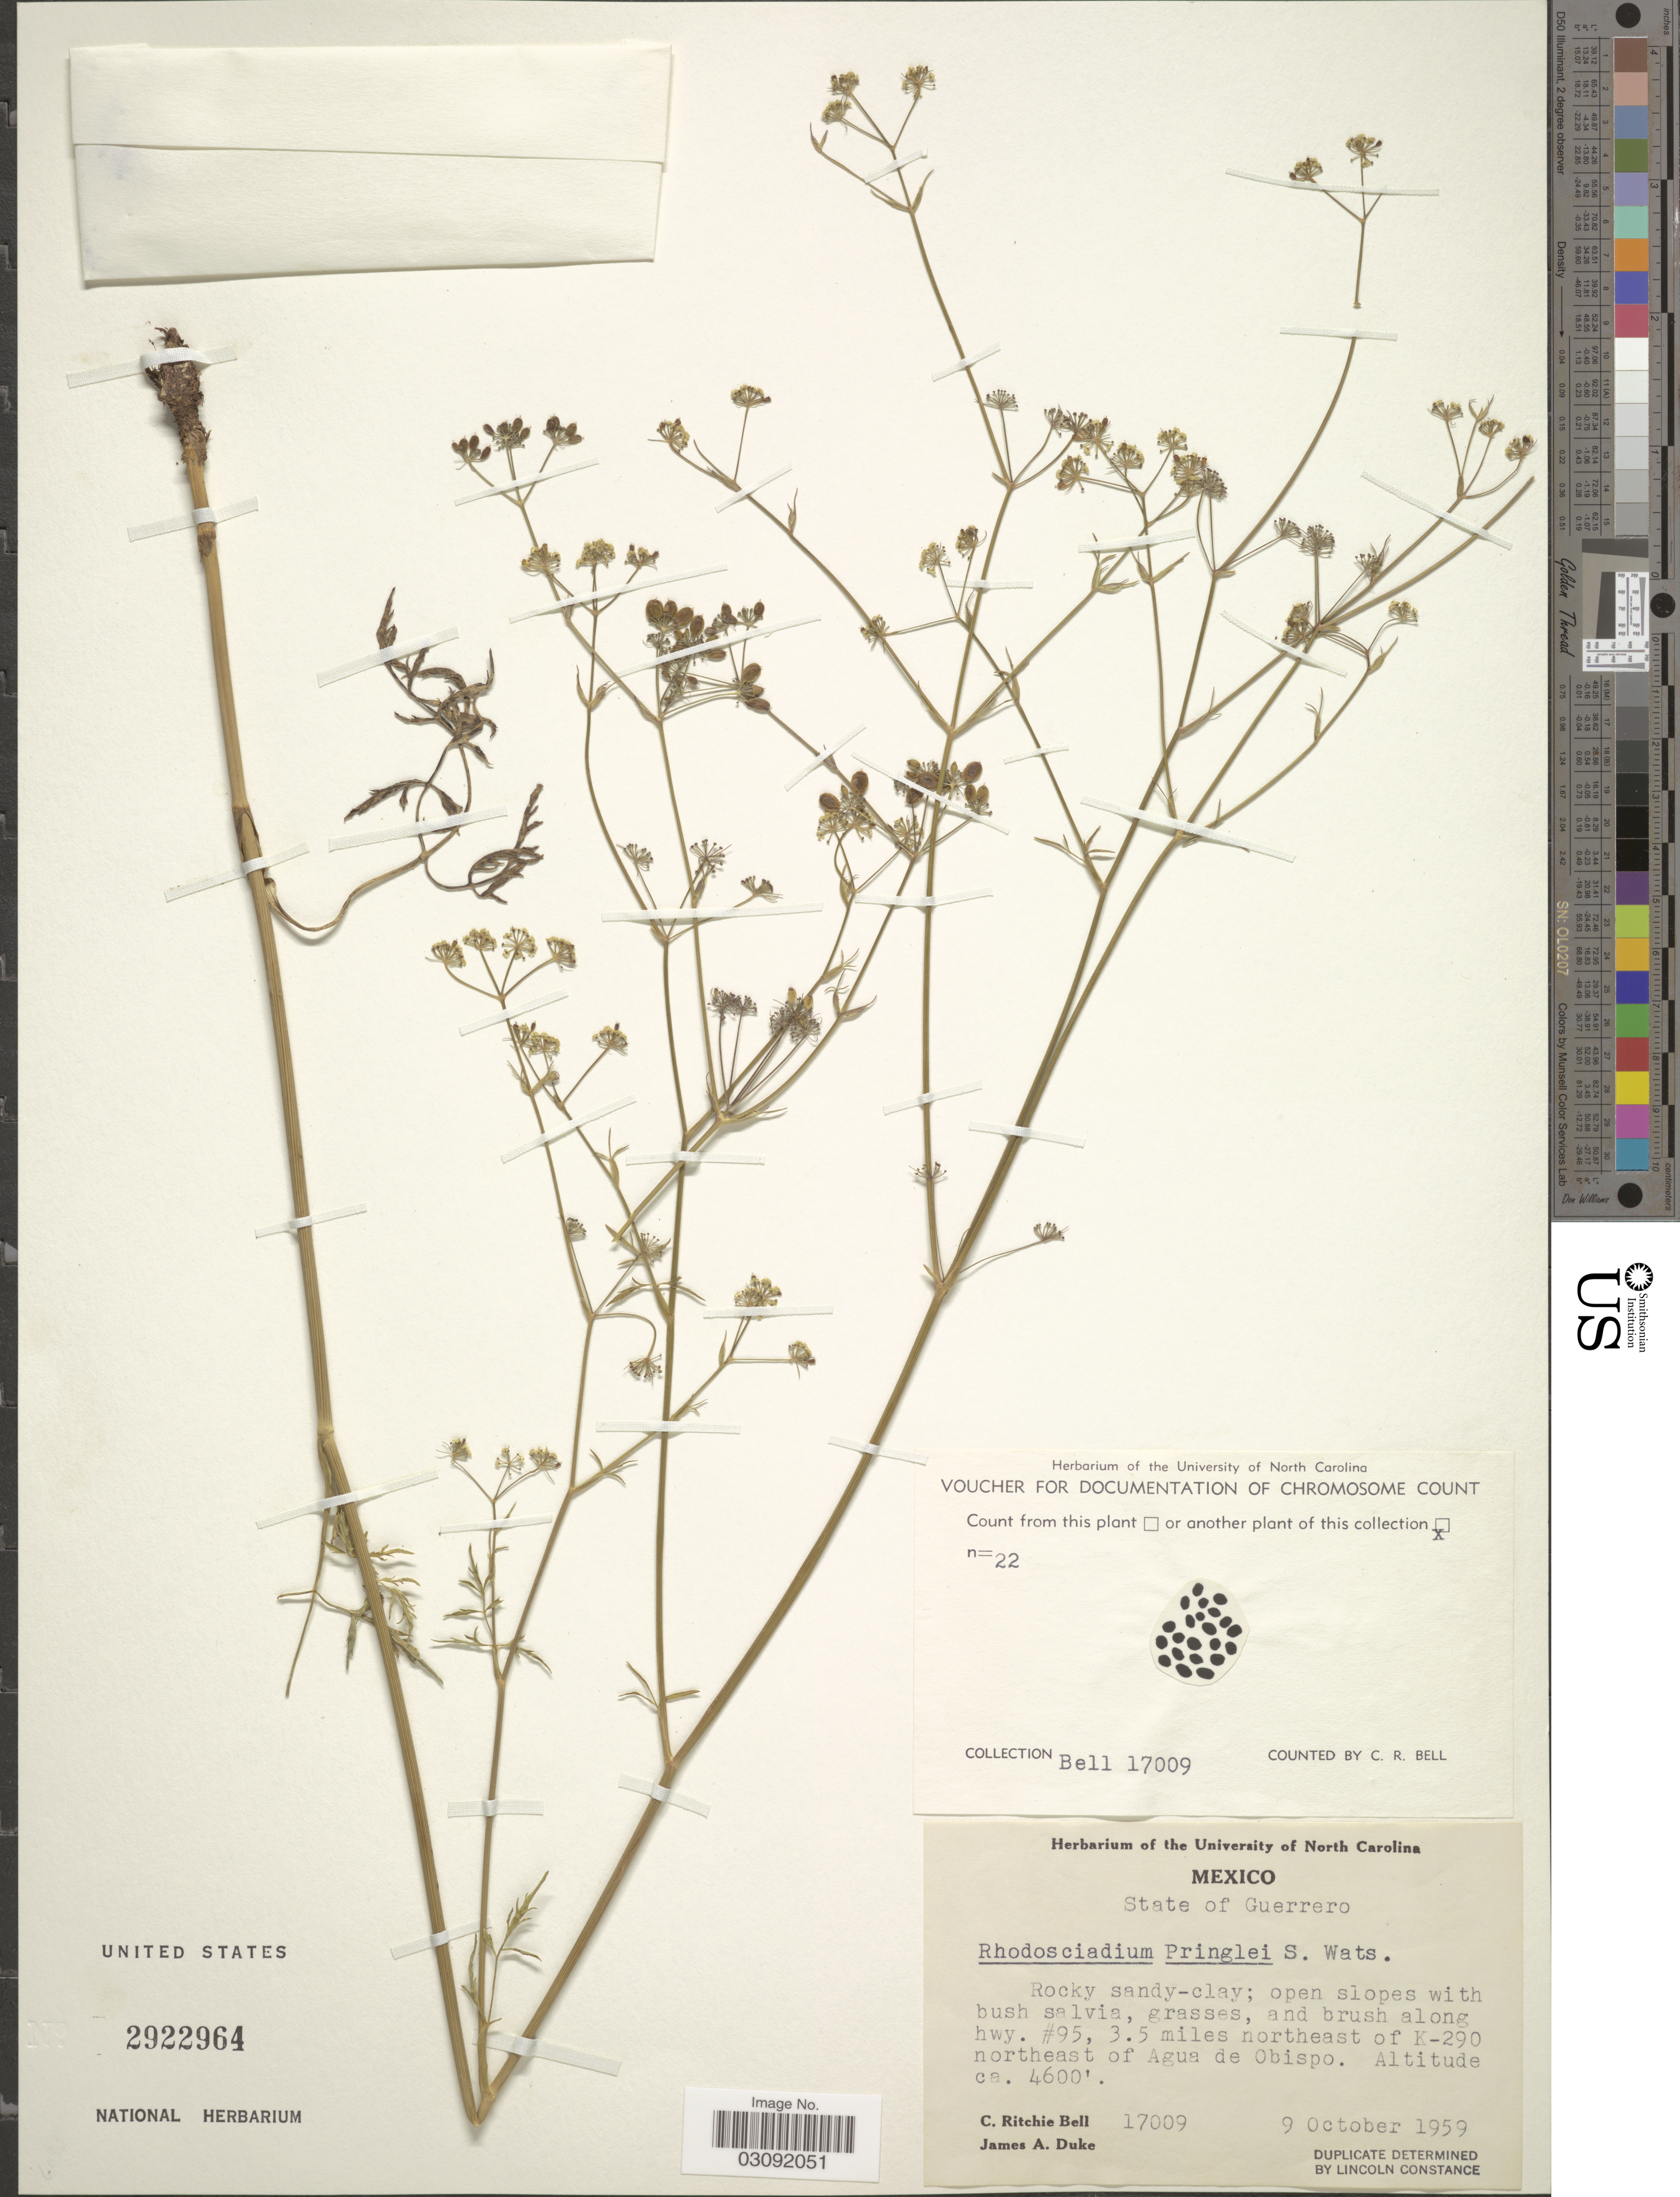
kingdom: Plantae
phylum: Tracheophyta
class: Magnoliopsida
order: Apiales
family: Apiaceae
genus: Rhodosciadium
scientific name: Rhodosciadium pringlei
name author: S. Watson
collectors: C. R. Bell & J. A. Duke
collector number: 17009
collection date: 1959-10-09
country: Mexico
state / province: Guerrero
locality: Along hwy. #95, 3.5 miles northeast of K-290 northeast of Agua de Obispo.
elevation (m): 1402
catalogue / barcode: US 2922964